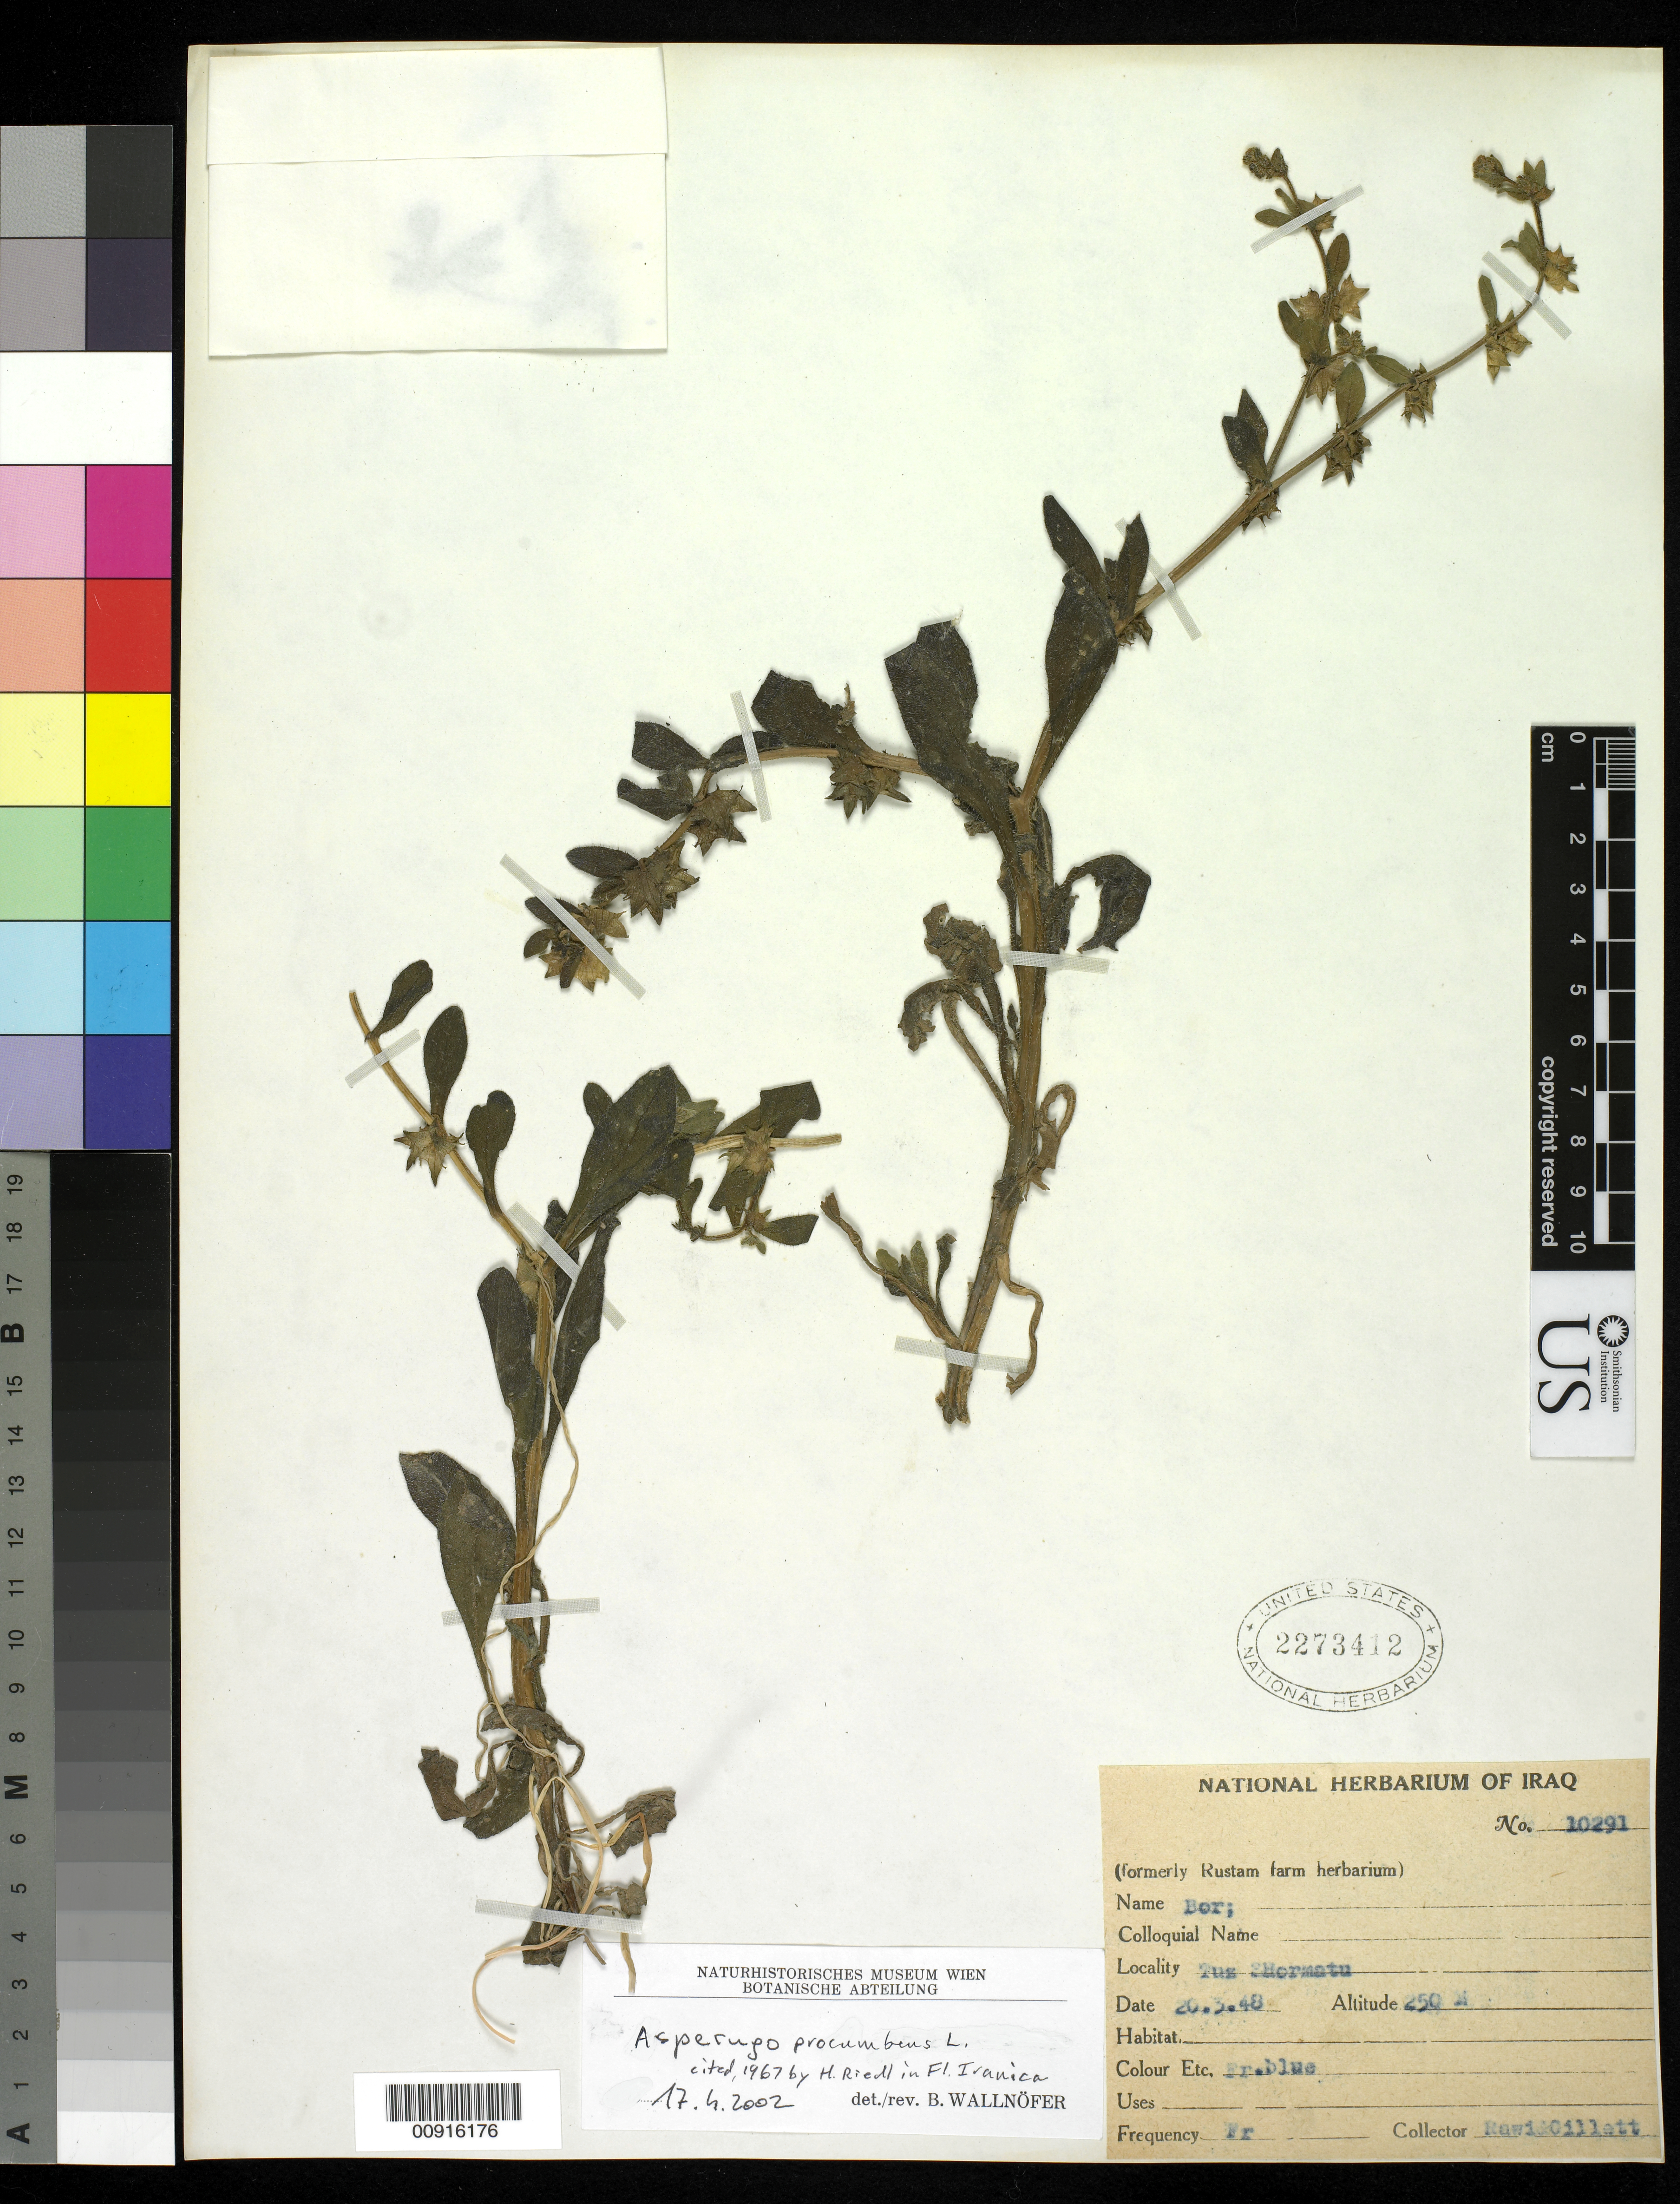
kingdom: Plantae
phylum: Tracheophyta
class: Magnoliopsida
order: Boraginales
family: Boraginaceae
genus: Asperugo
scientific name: Asperugo procumbens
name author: L.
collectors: A. Rawi & Gillett, --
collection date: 1948-03-20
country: Iraq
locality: Tuz Shormatu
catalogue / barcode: US 2273412